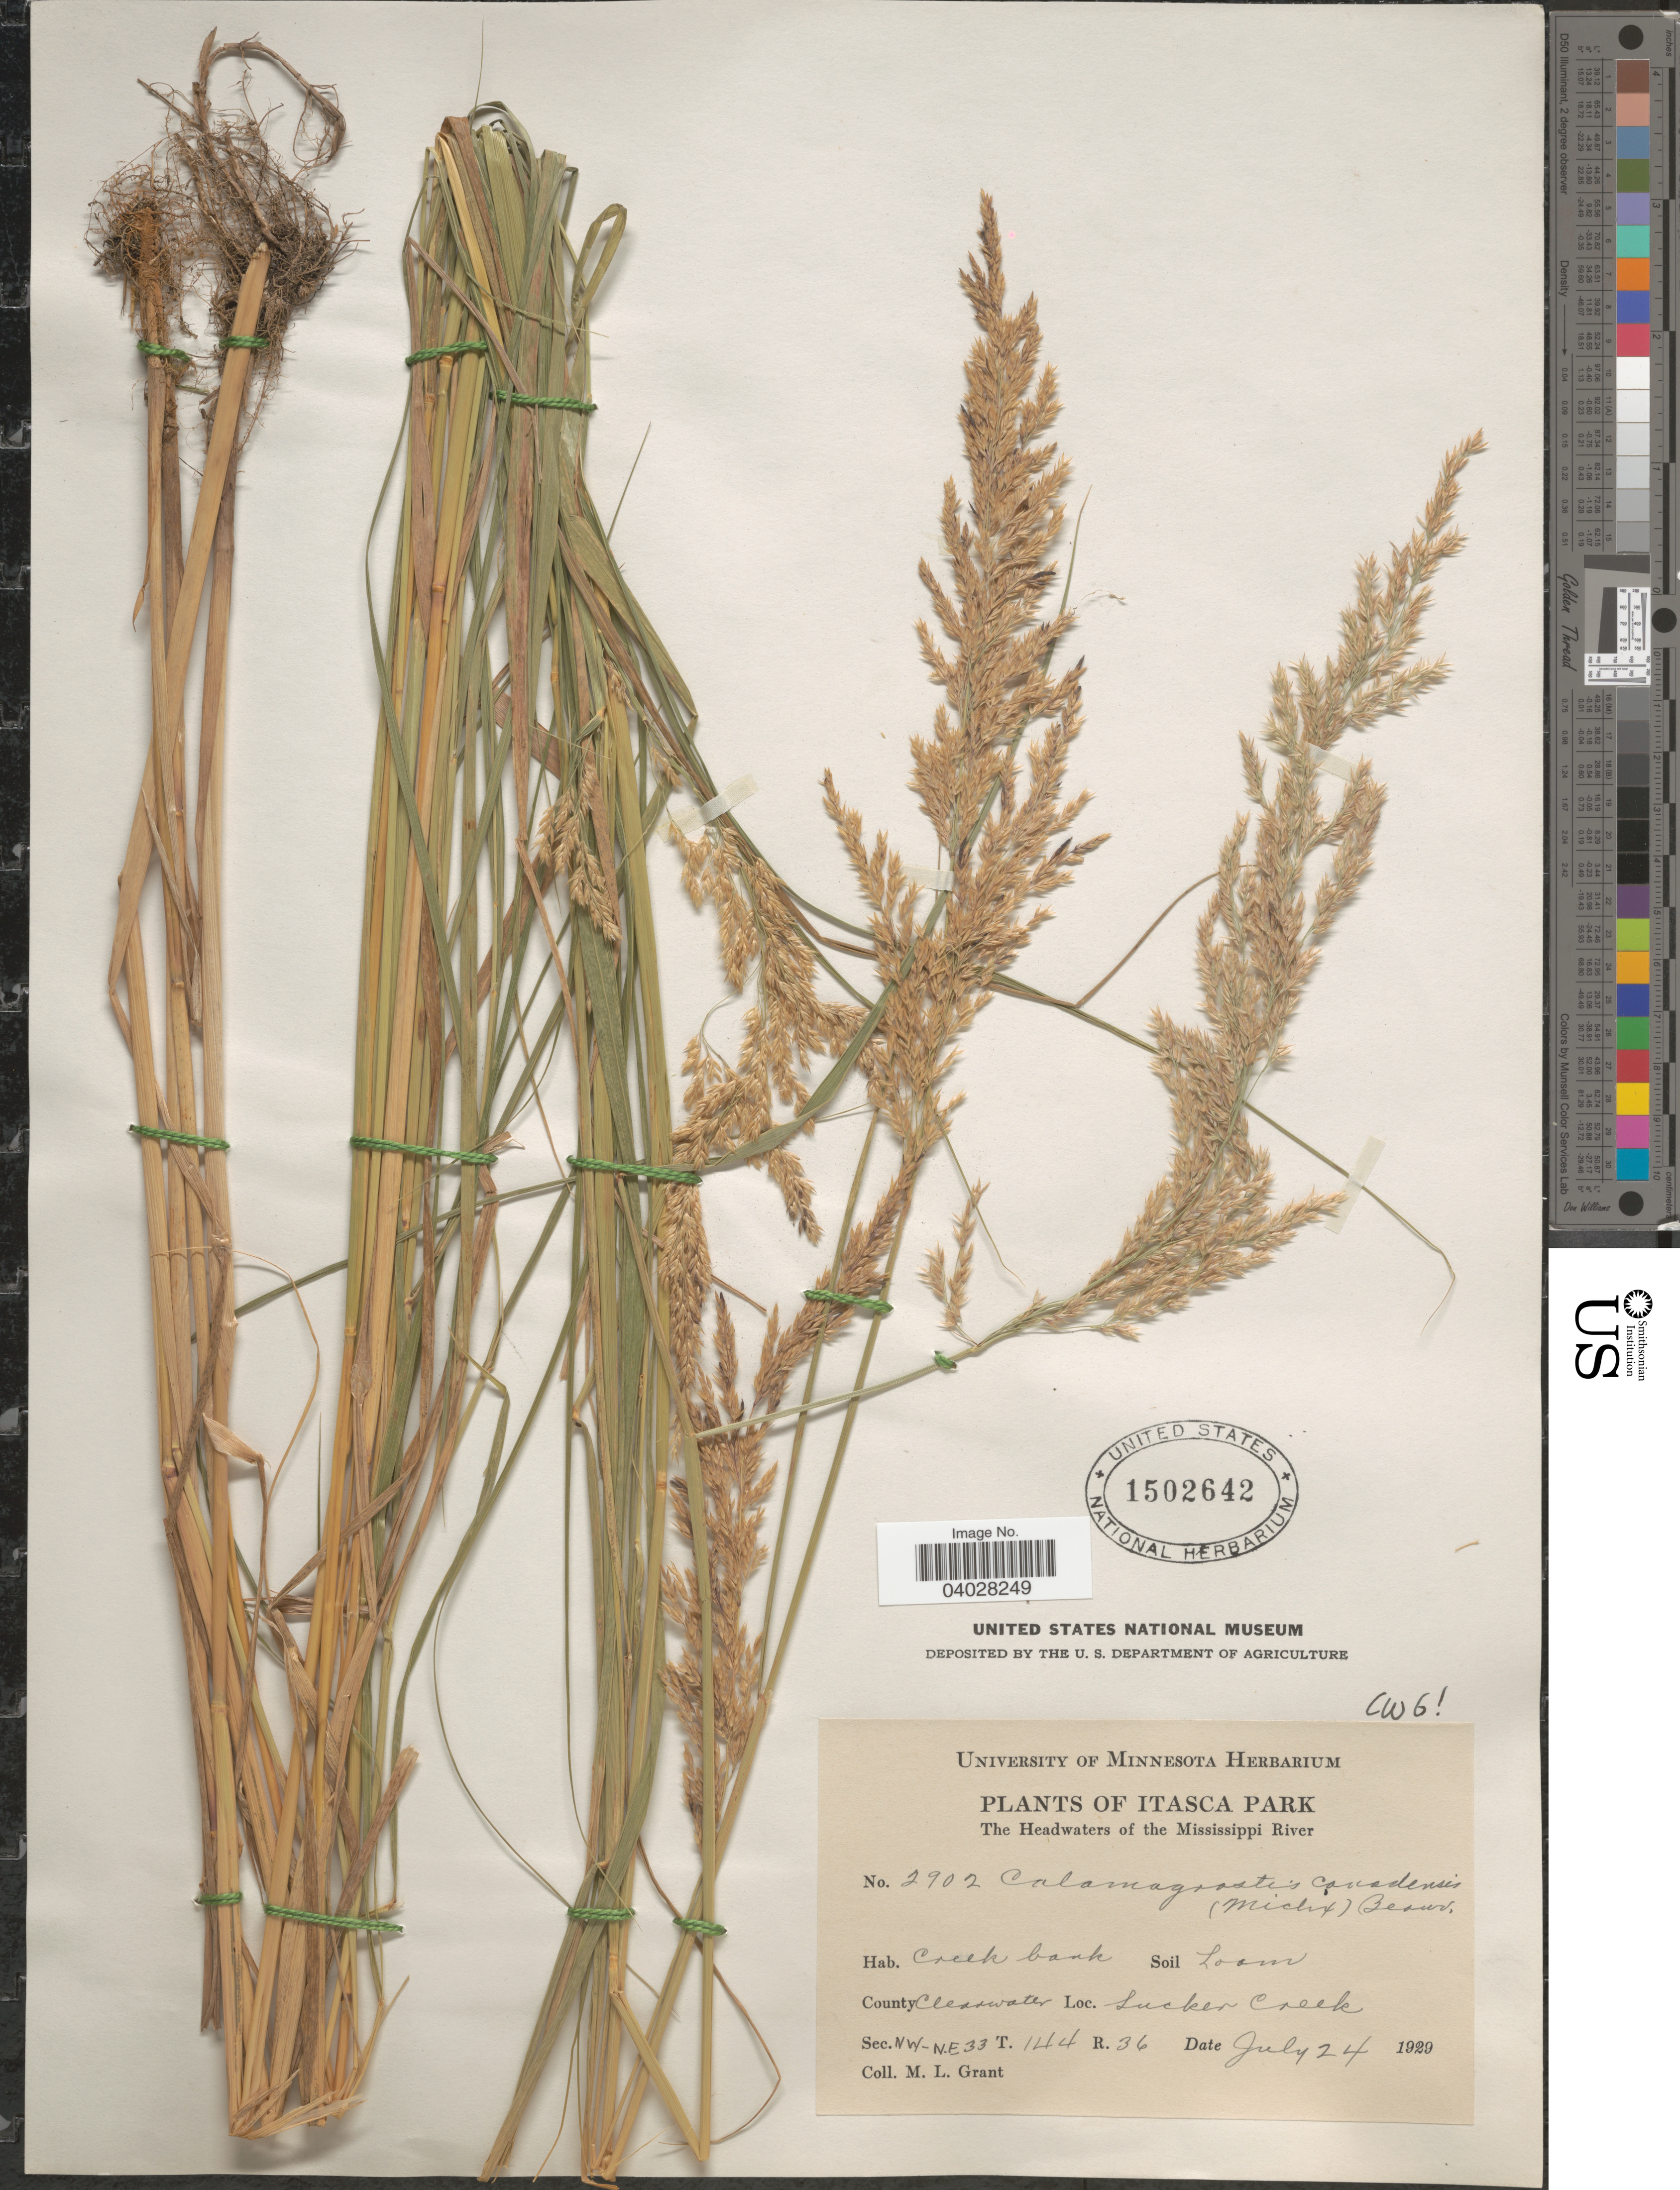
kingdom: Plantae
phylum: Tracheophyta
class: Liliopsida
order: Poales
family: Poaceae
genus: Calamagrostis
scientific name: Calamagrostis canadensis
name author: (Michx.) P. Beauv.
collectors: M. L. Grant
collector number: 2902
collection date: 1929-07-24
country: United States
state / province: Minnesota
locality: Itasca Park. The Headwaters of the Mississippi River. County Clearwater. Lucker Creek. Sec. NW-N.E 33. T. 144. R.36.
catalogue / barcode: US 1502642